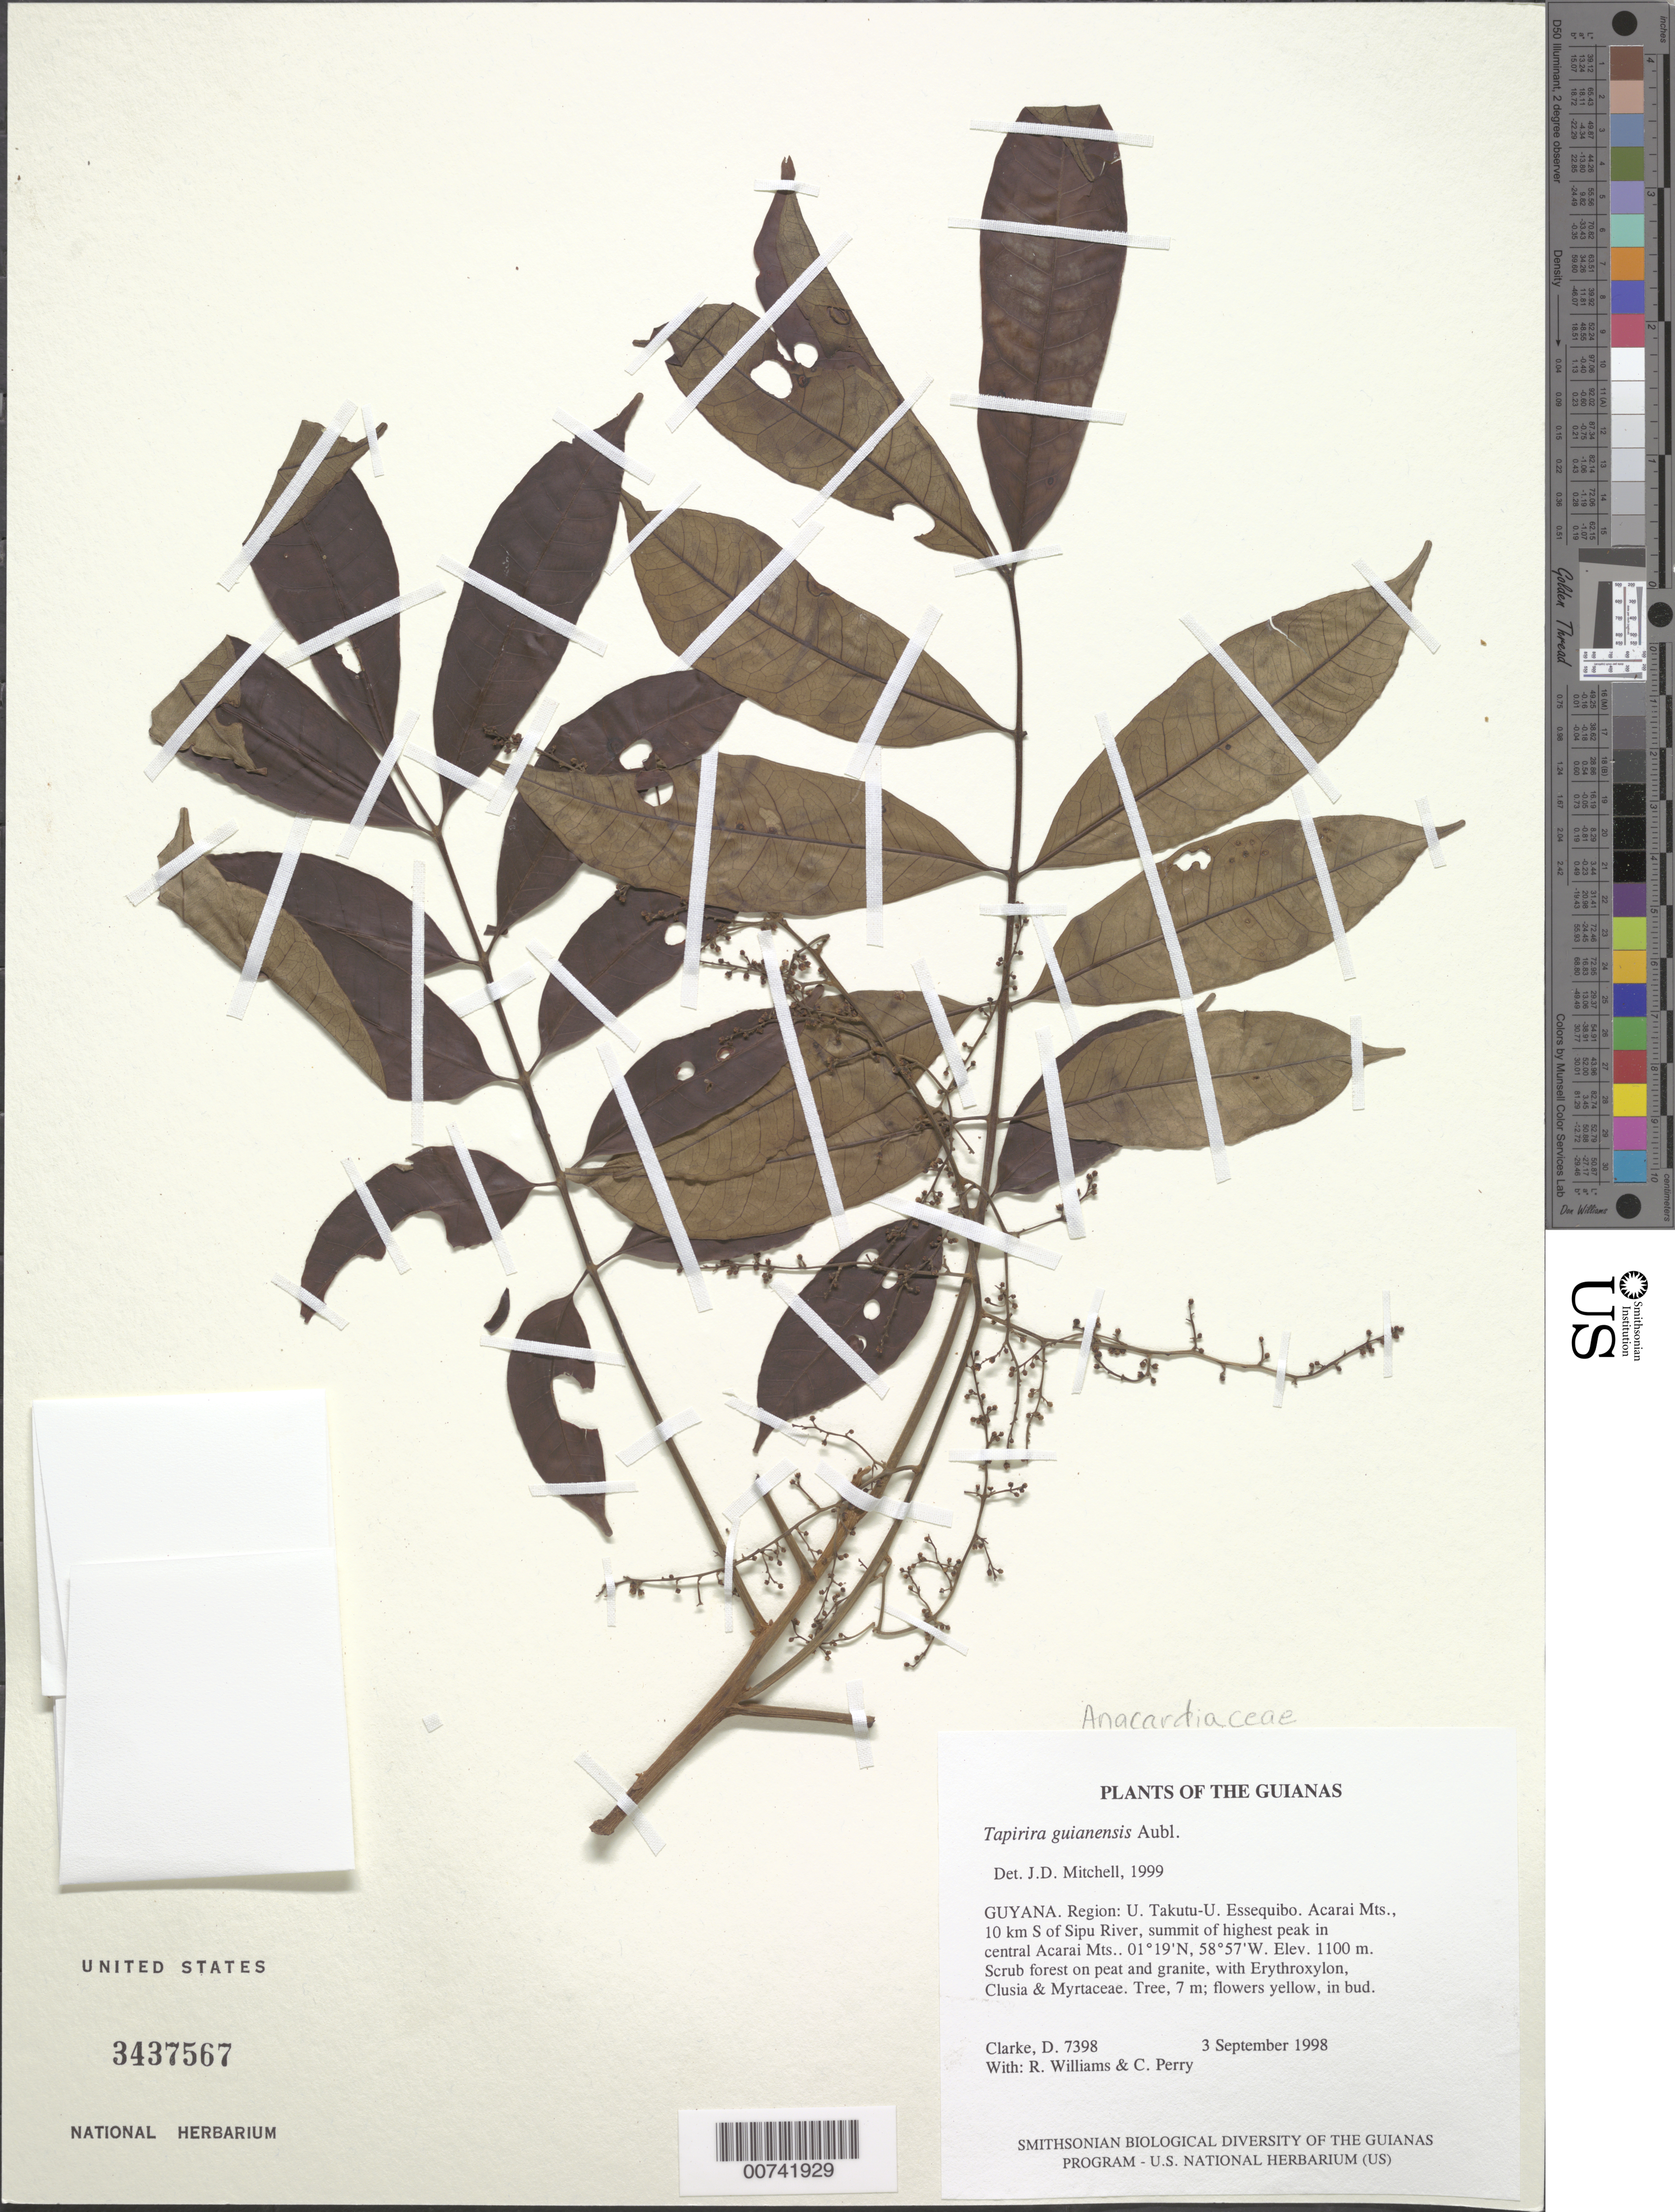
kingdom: Plantae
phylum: Tracheophyta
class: Magnoliopsida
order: Sapindales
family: Anacardiaceae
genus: Tapirira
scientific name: Tapirira guianensis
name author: Aubl.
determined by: Mitchell, John D.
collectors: H. D. Clarke, R. Williams & C. Perry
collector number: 7398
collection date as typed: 3 September 1998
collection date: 1998-09-03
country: Guyana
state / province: U. Takutu-U. Essequibo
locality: Acarai Mts., 10 km S of Sipu River, summit of highest peak in central Acarai Mts.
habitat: Scrub forest on peat and granite, with Erythroxylum, Clusia & Myrtaceae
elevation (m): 1100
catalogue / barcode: US 3437567